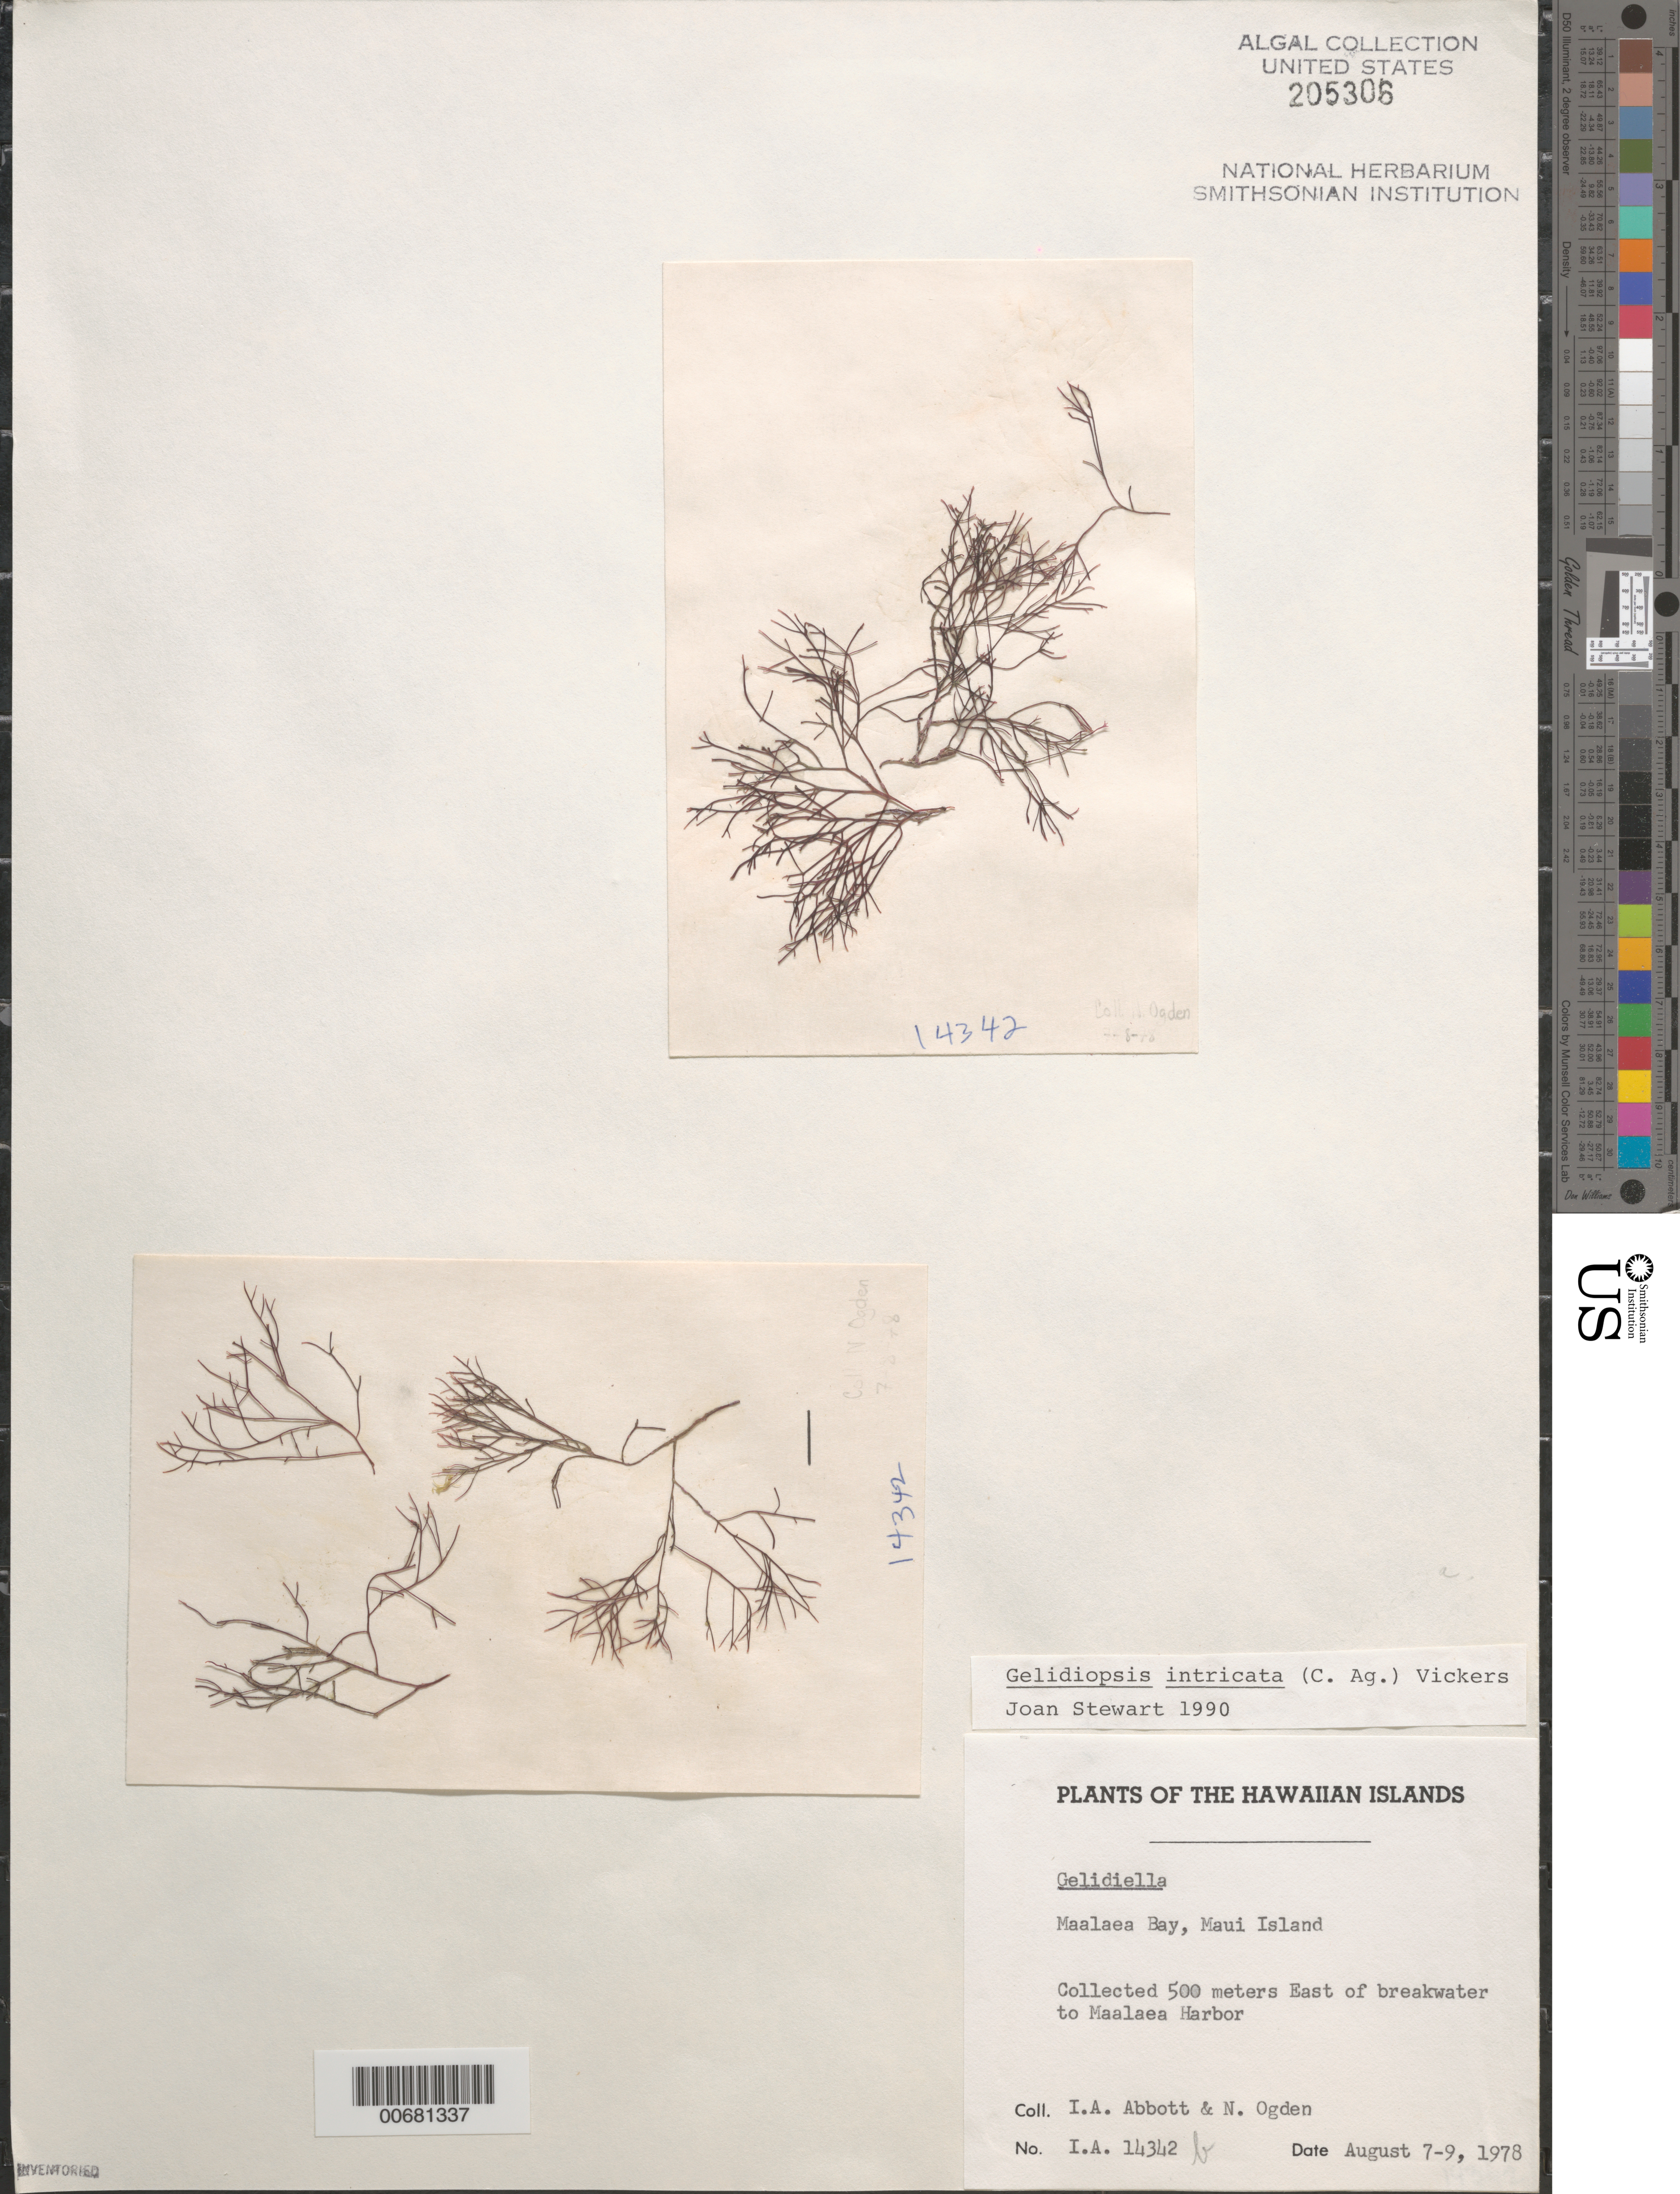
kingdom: Plantae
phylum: Rhodophyta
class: Florideophyceae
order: Rhodymeniales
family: Lomentariaceae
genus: Ceratodictyon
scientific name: Ceratodictyon intricatum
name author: (C. Agardh) R.E. Norris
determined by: Algae name updating Project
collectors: I. A. Abbott & N. Ogden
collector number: IAA 14342b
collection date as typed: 07 Aug 1978 to 09 Aug 1978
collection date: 1978-08-07/1978-08-09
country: United States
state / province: Hawaii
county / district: Maui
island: Maui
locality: Maalaea Bay 500 meters east of breakwater to Maalaea Harbor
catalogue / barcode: US 205306